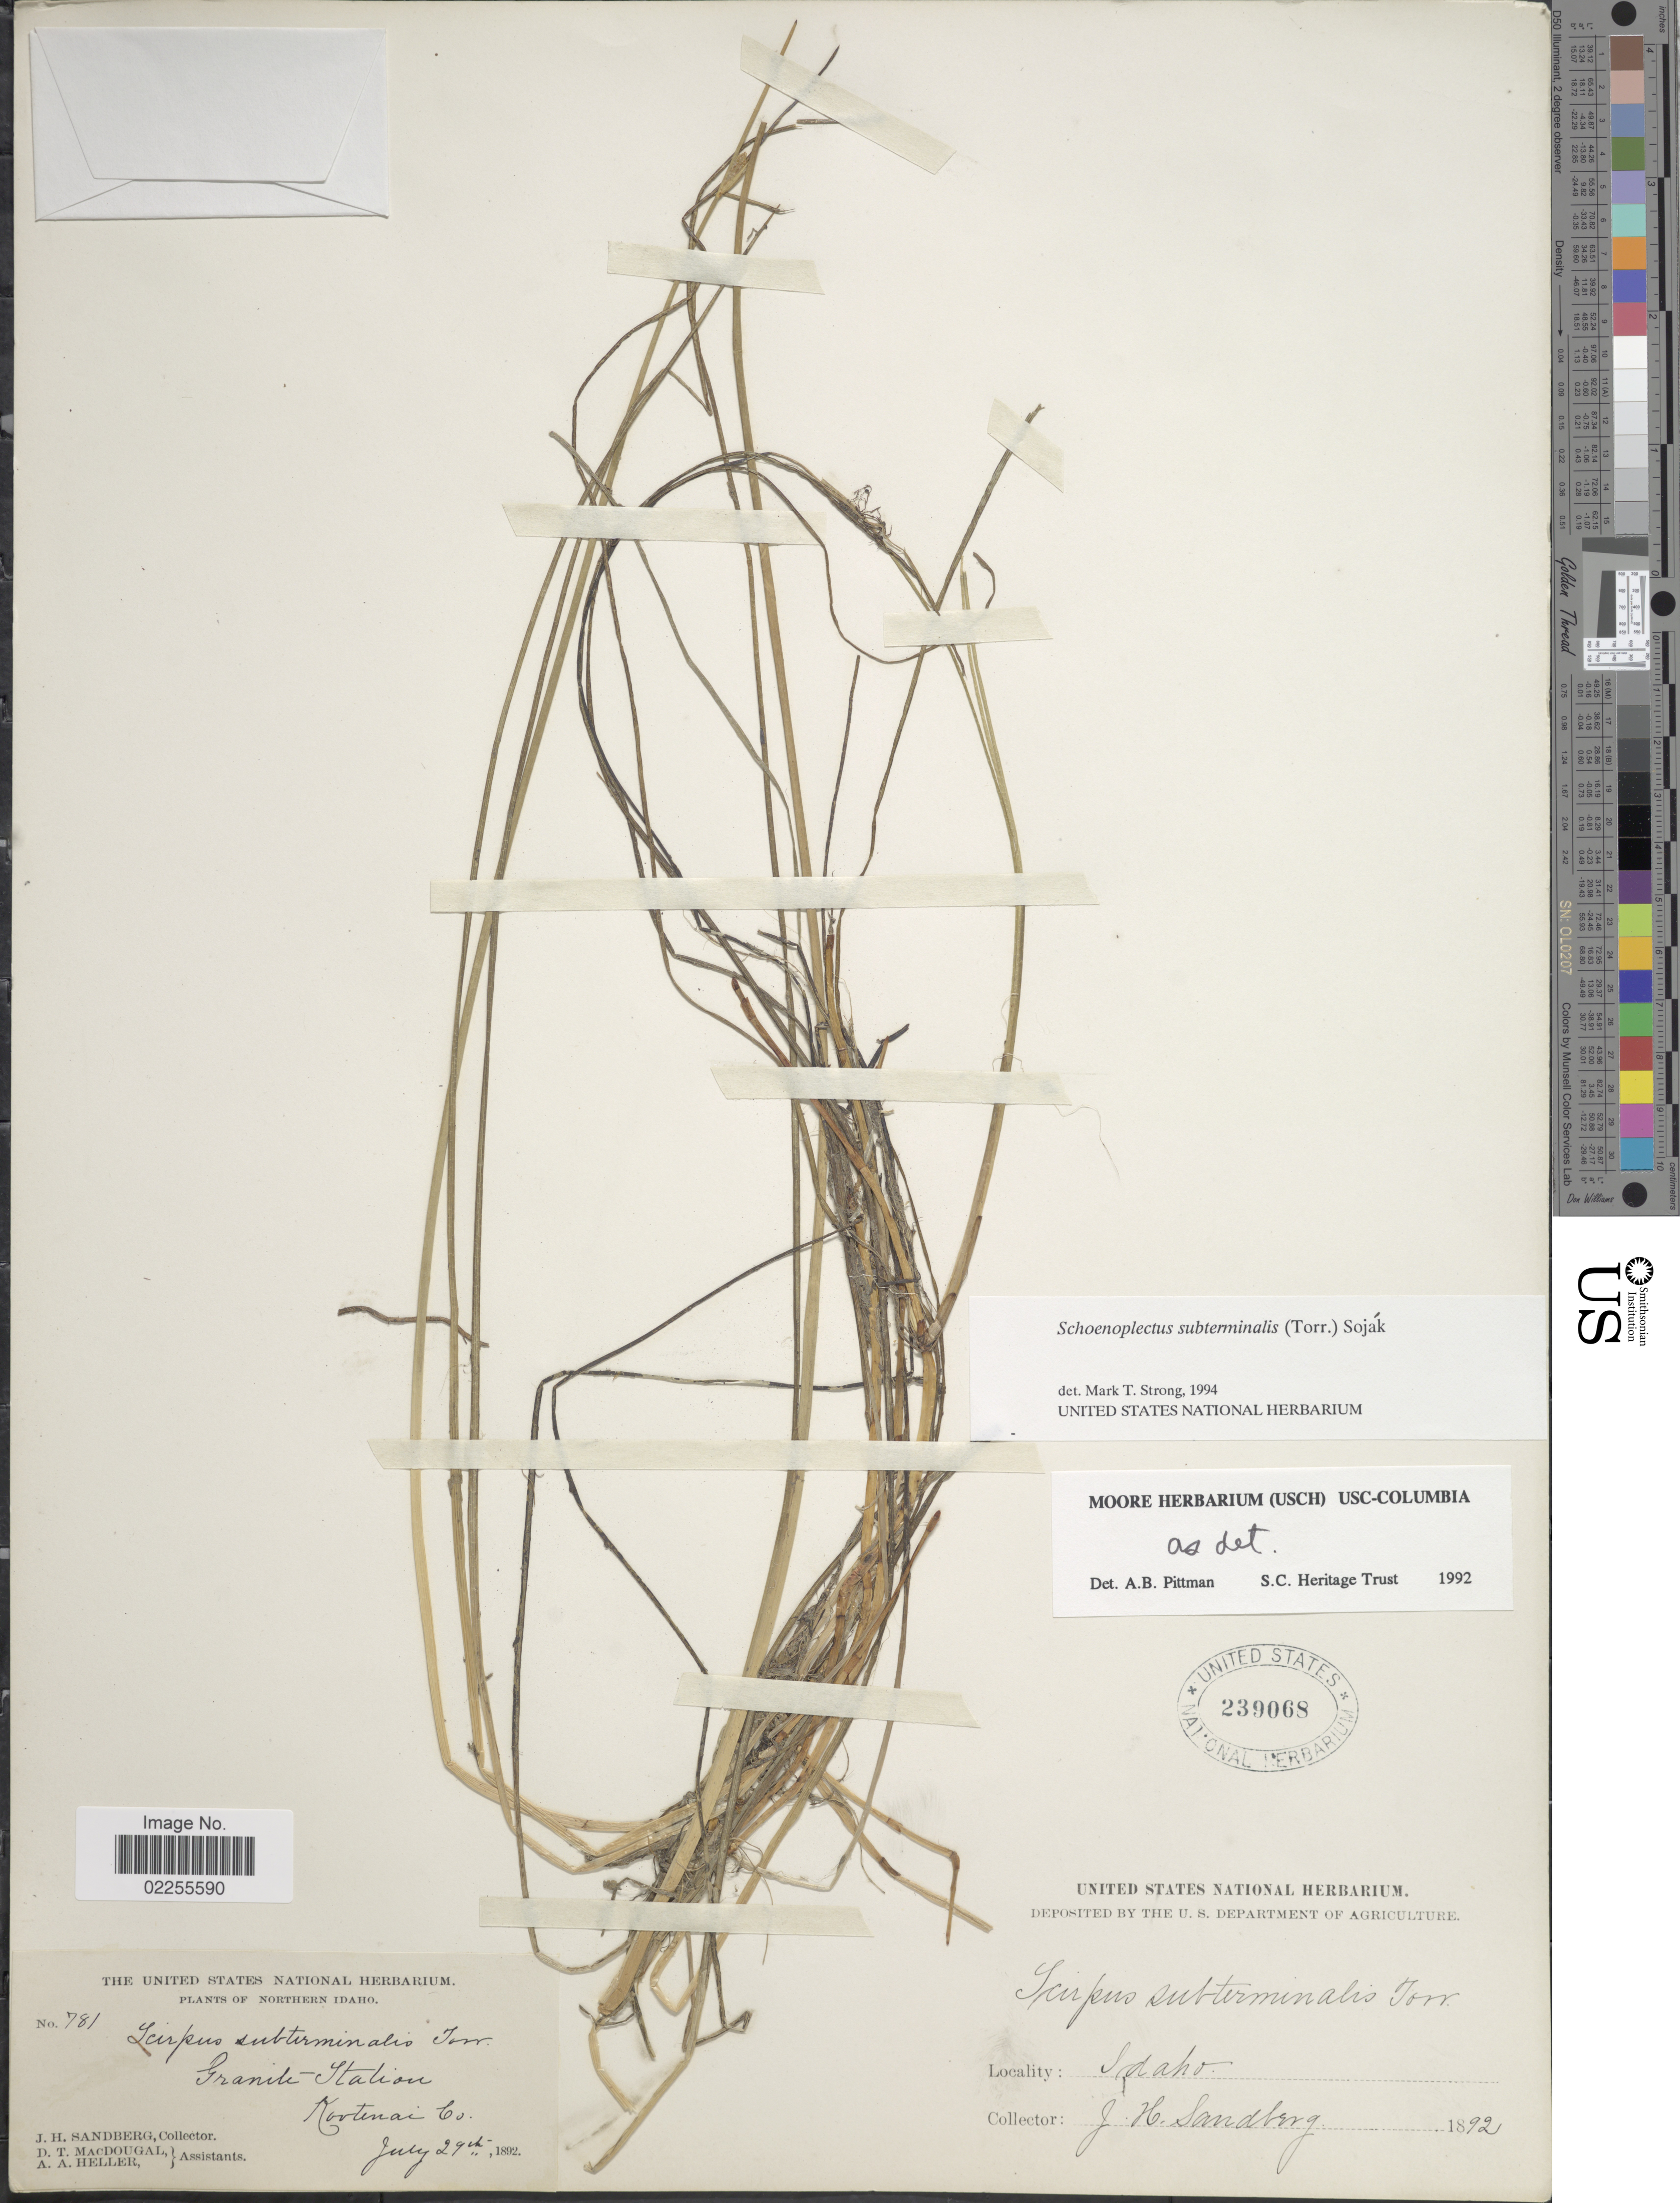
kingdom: Plantae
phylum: Tracheophyta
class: Liliopsida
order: Poales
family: Cyperaceae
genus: Schoenoplectus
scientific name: Schoenoplectus subterminalis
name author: (Torr.) Soják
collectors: J. Andberg, D. T. MacDougal & A. A. Heller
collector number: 781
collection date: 1892-07-29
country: United States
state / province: Idaho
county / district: Kootenai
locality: Granite-Italion, northern Idaho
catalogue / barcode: US 239068